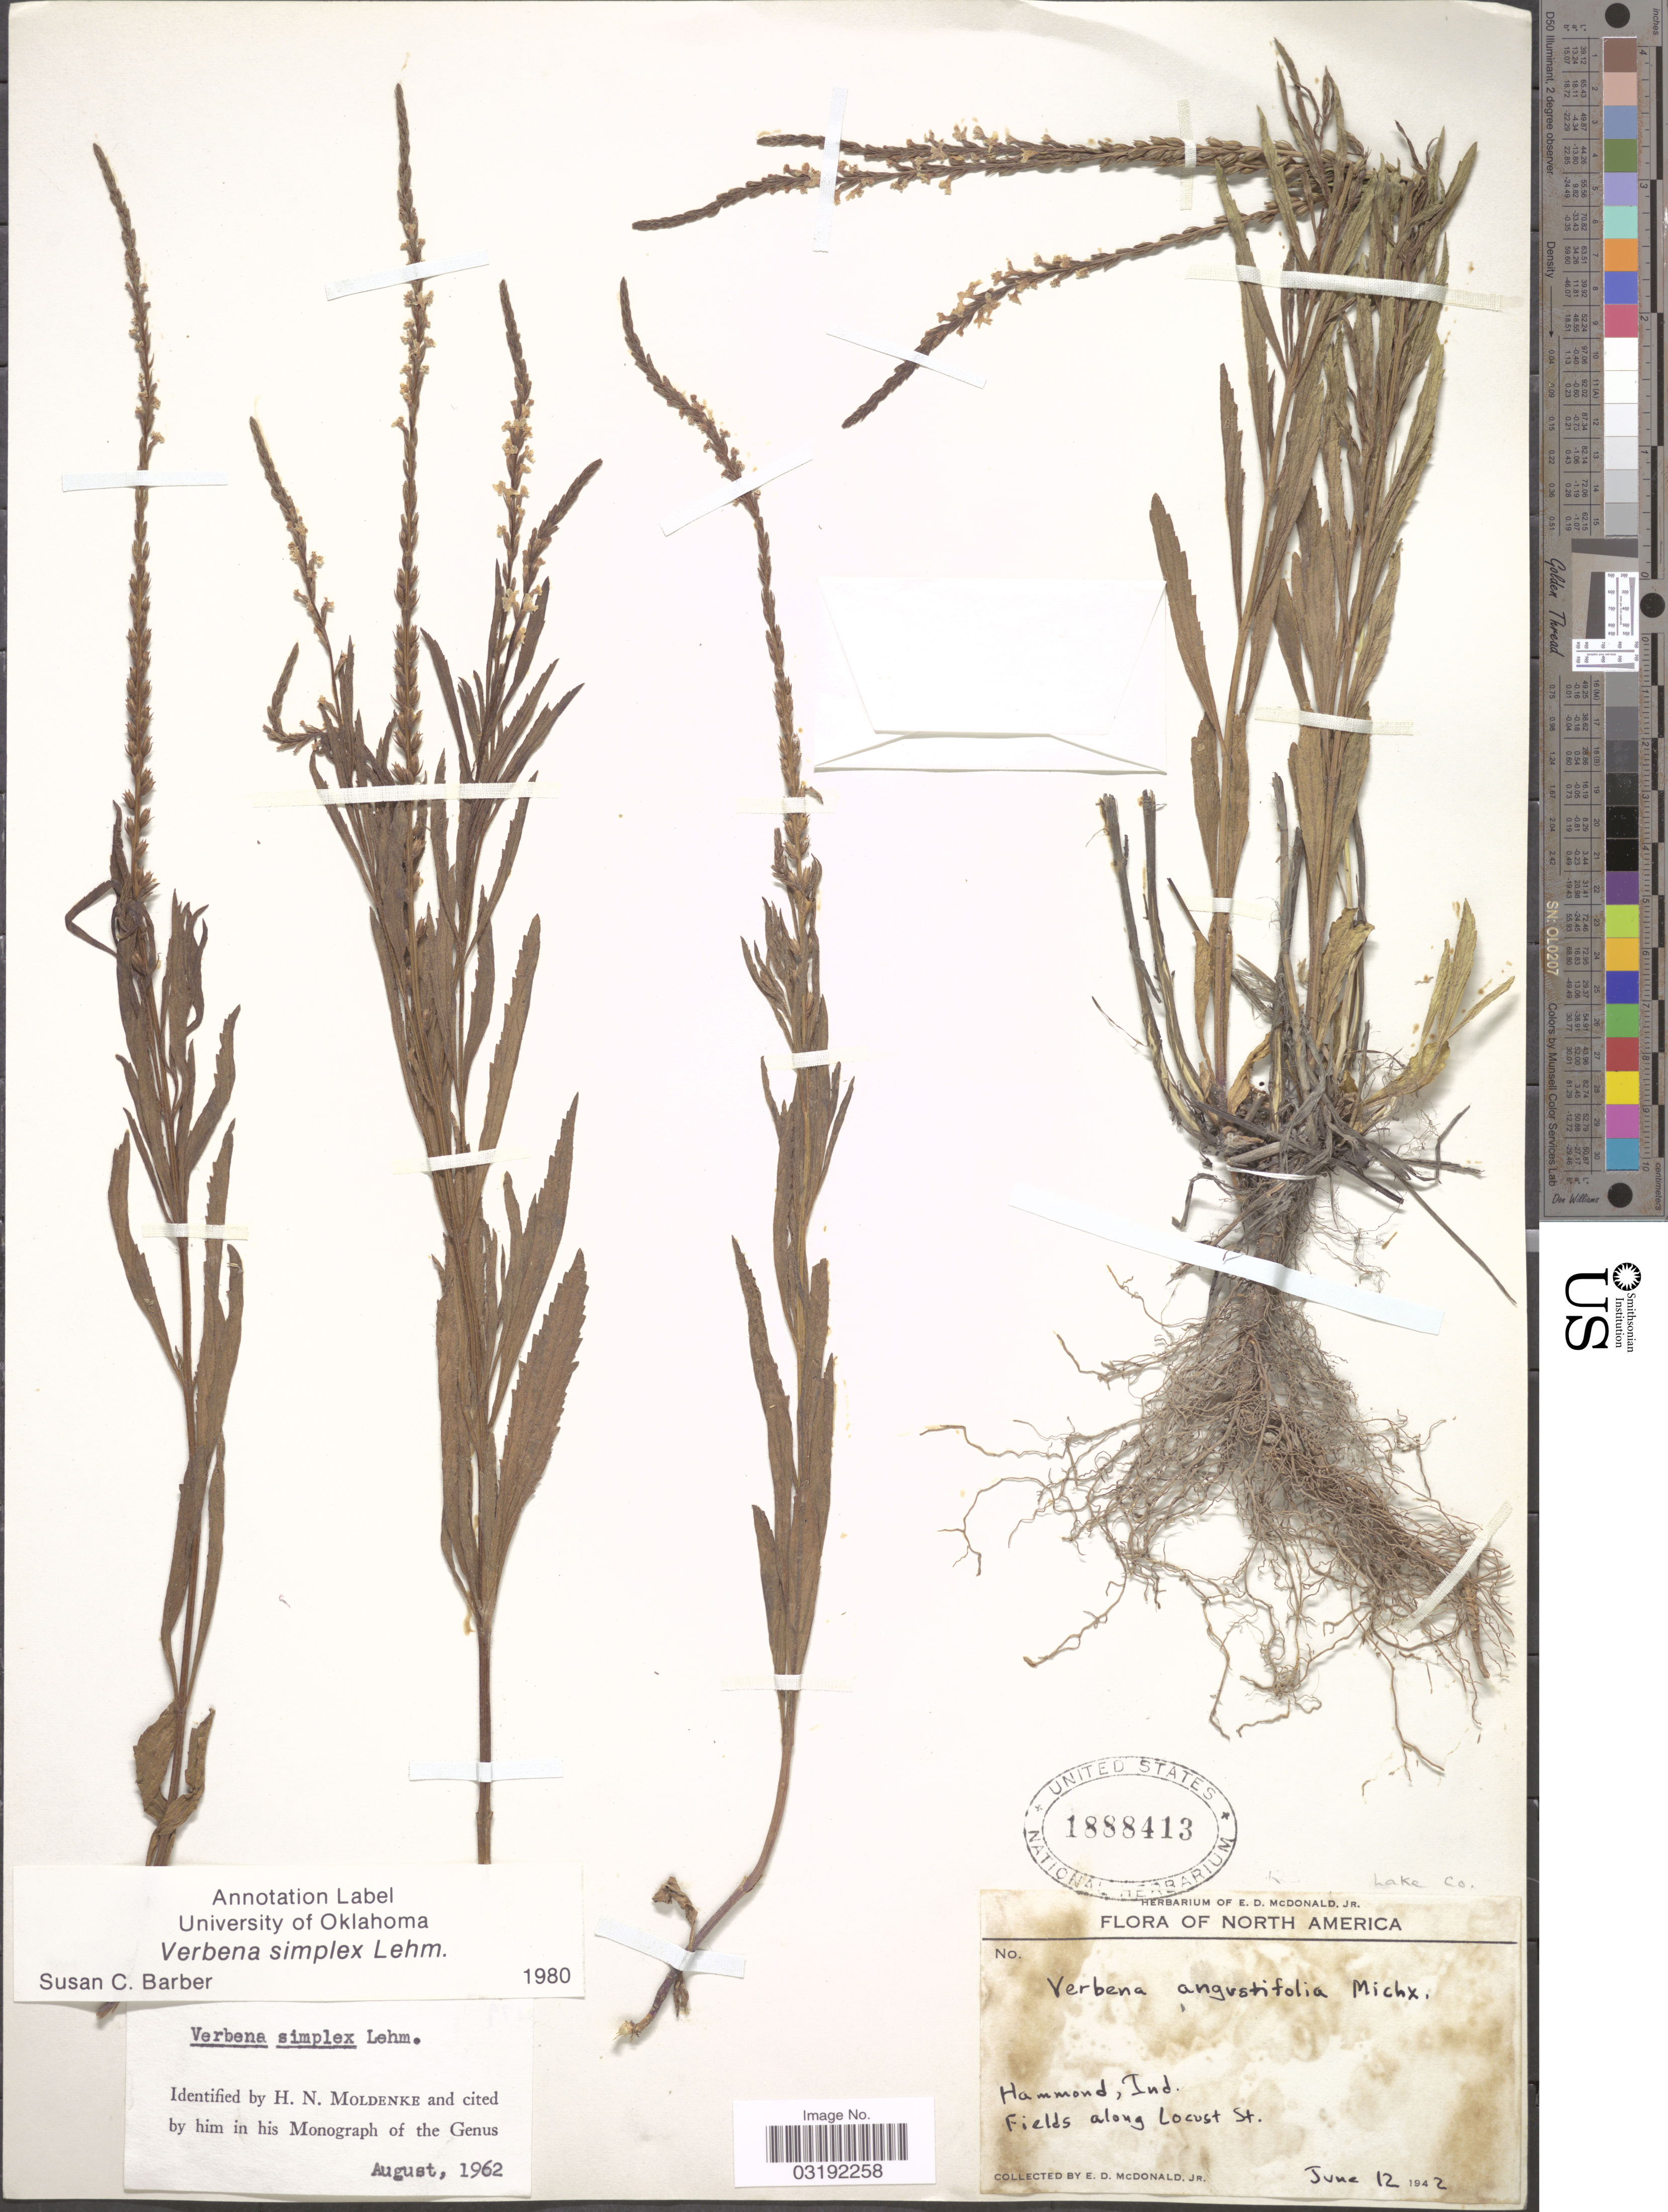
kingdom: Plantae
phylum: Tracheophyta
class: Magnoliopsida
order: Lamiales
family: Verbenaceae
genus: Verbena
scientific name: Verbena simplex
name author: F. Lehm.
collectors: E. D. McDonald Jr.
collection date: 1942-06-12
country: United States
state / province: Indiana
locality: Lake Co. Hammond. Fields along Locust St.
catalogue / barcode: US 1888413